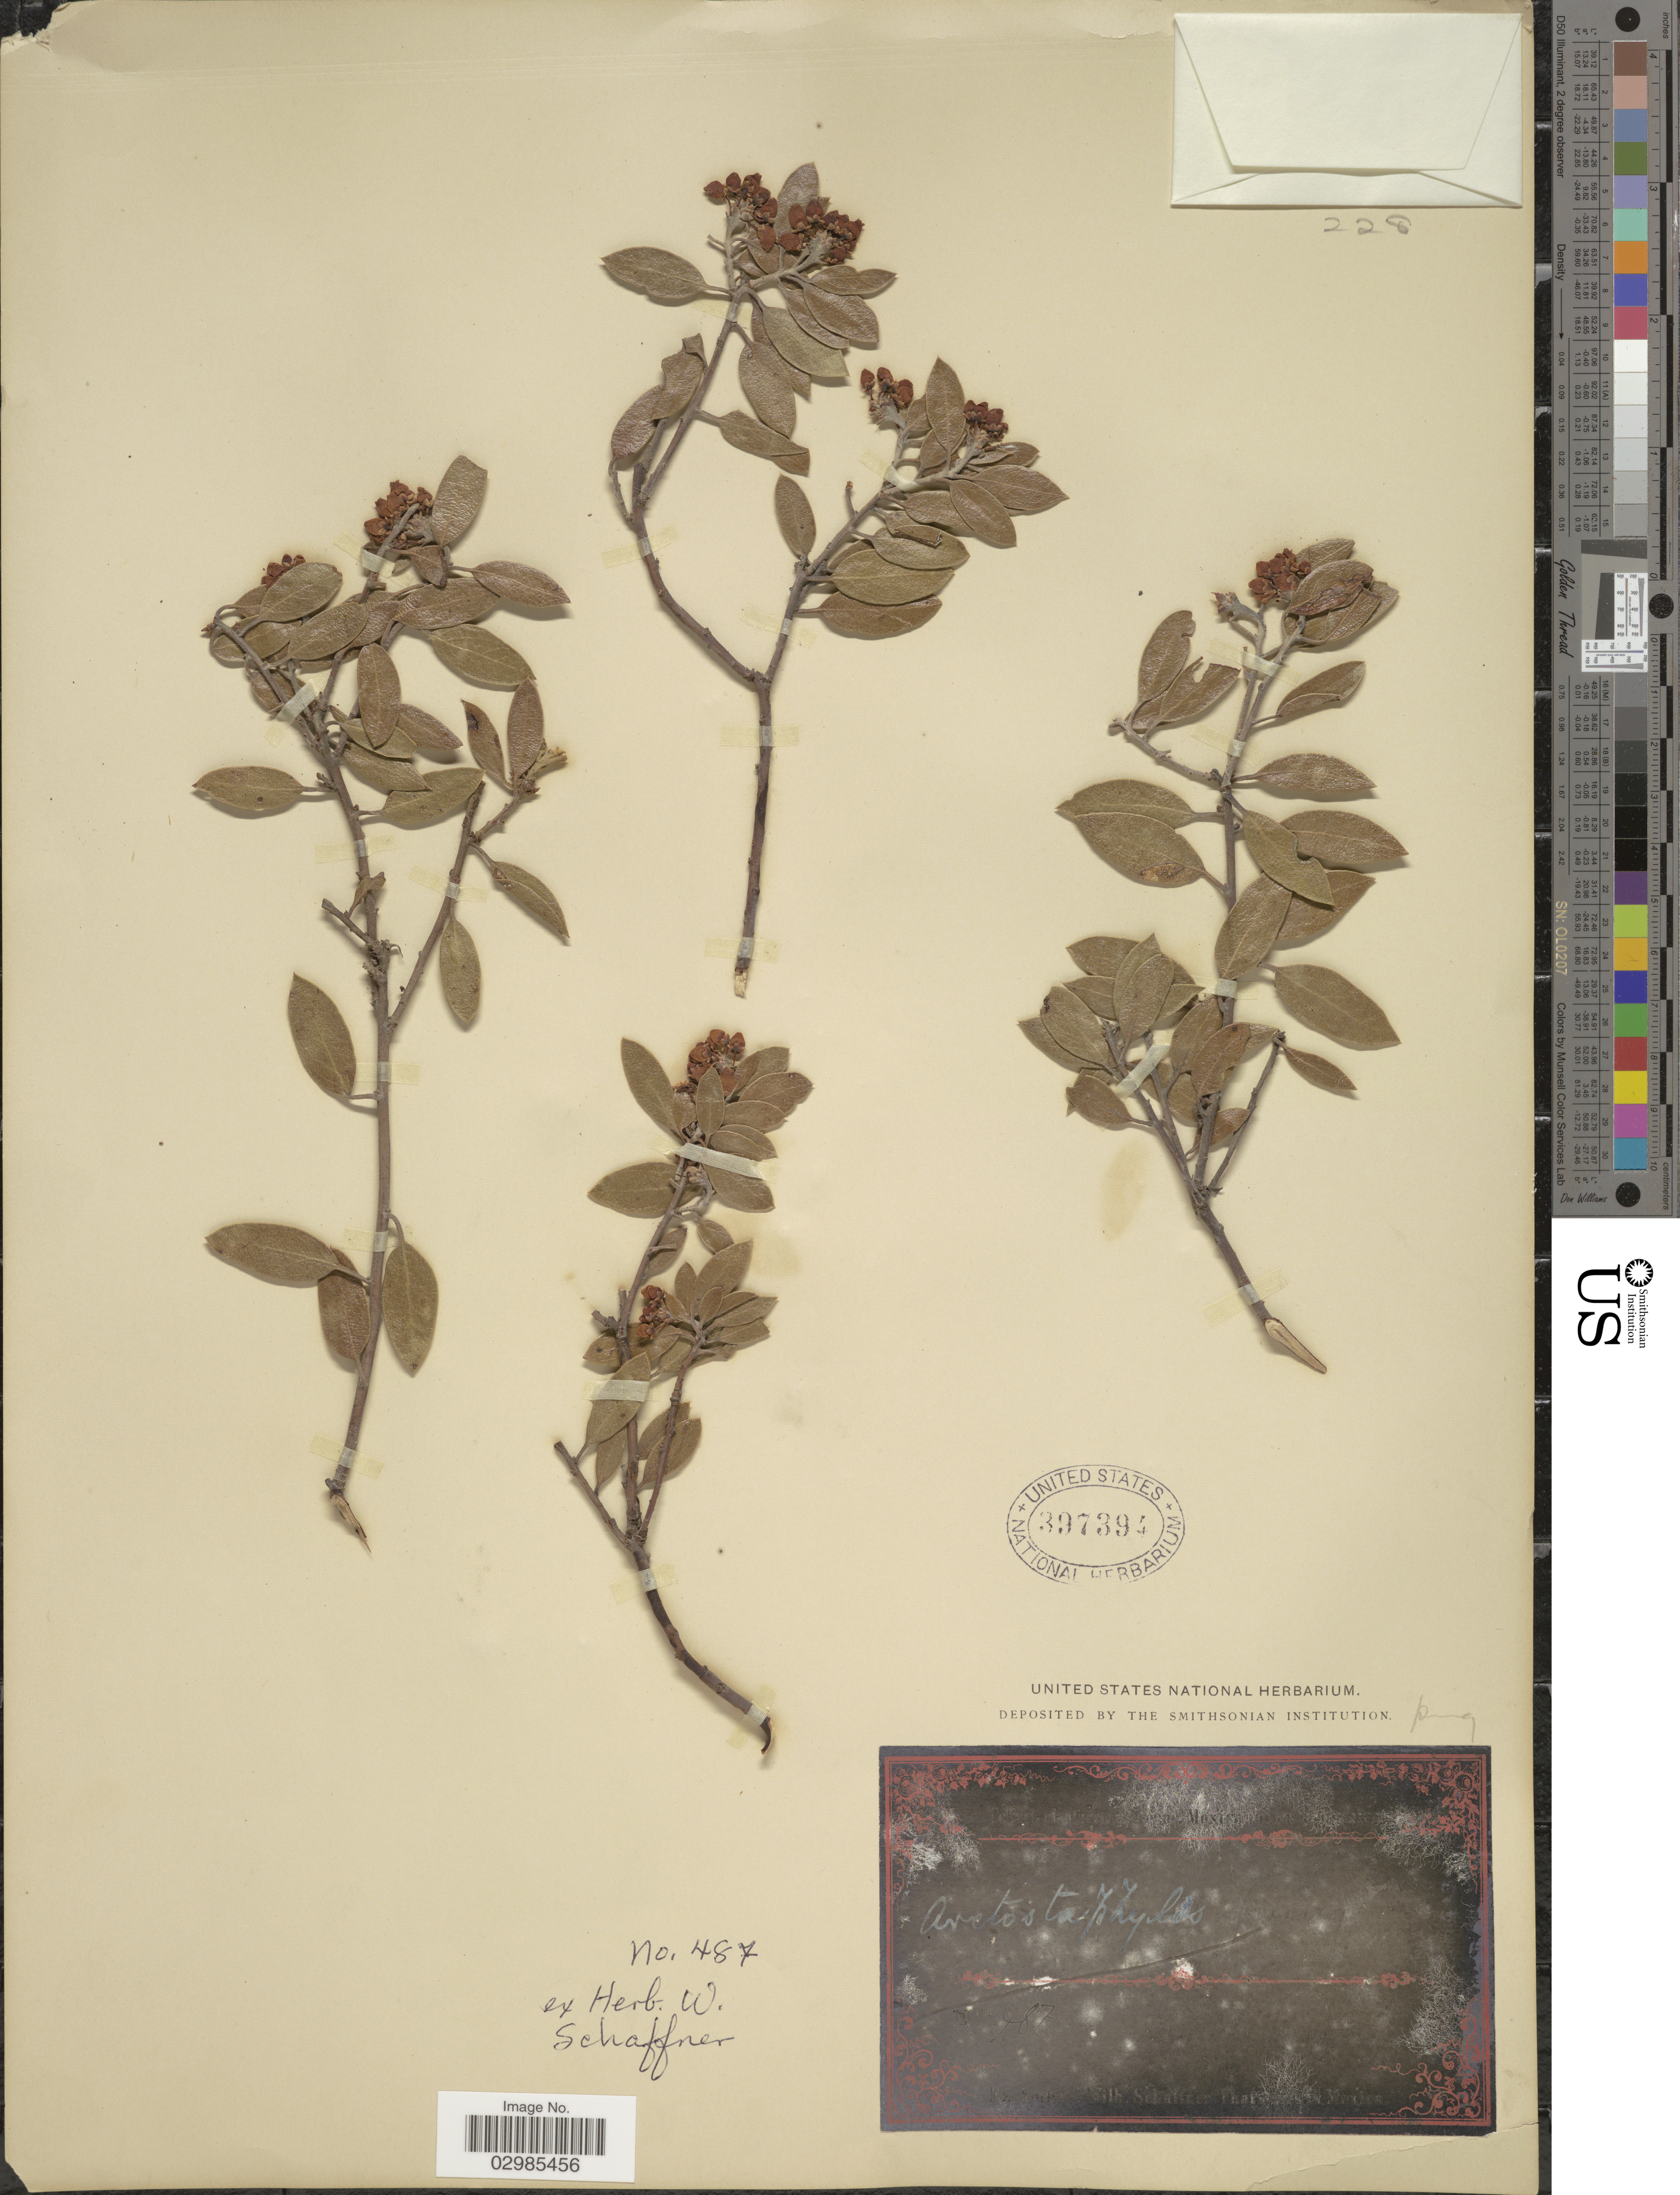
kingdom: Plantae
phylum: Tracheophyta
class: Magnoliopsida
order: Ericales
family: Ericaceae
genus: Arctostaphylos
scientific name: Arctostaphylos pungens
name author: Kunth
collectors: Ex herb. W. Schaffner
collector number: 487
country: Mexico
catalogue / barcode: US 397394